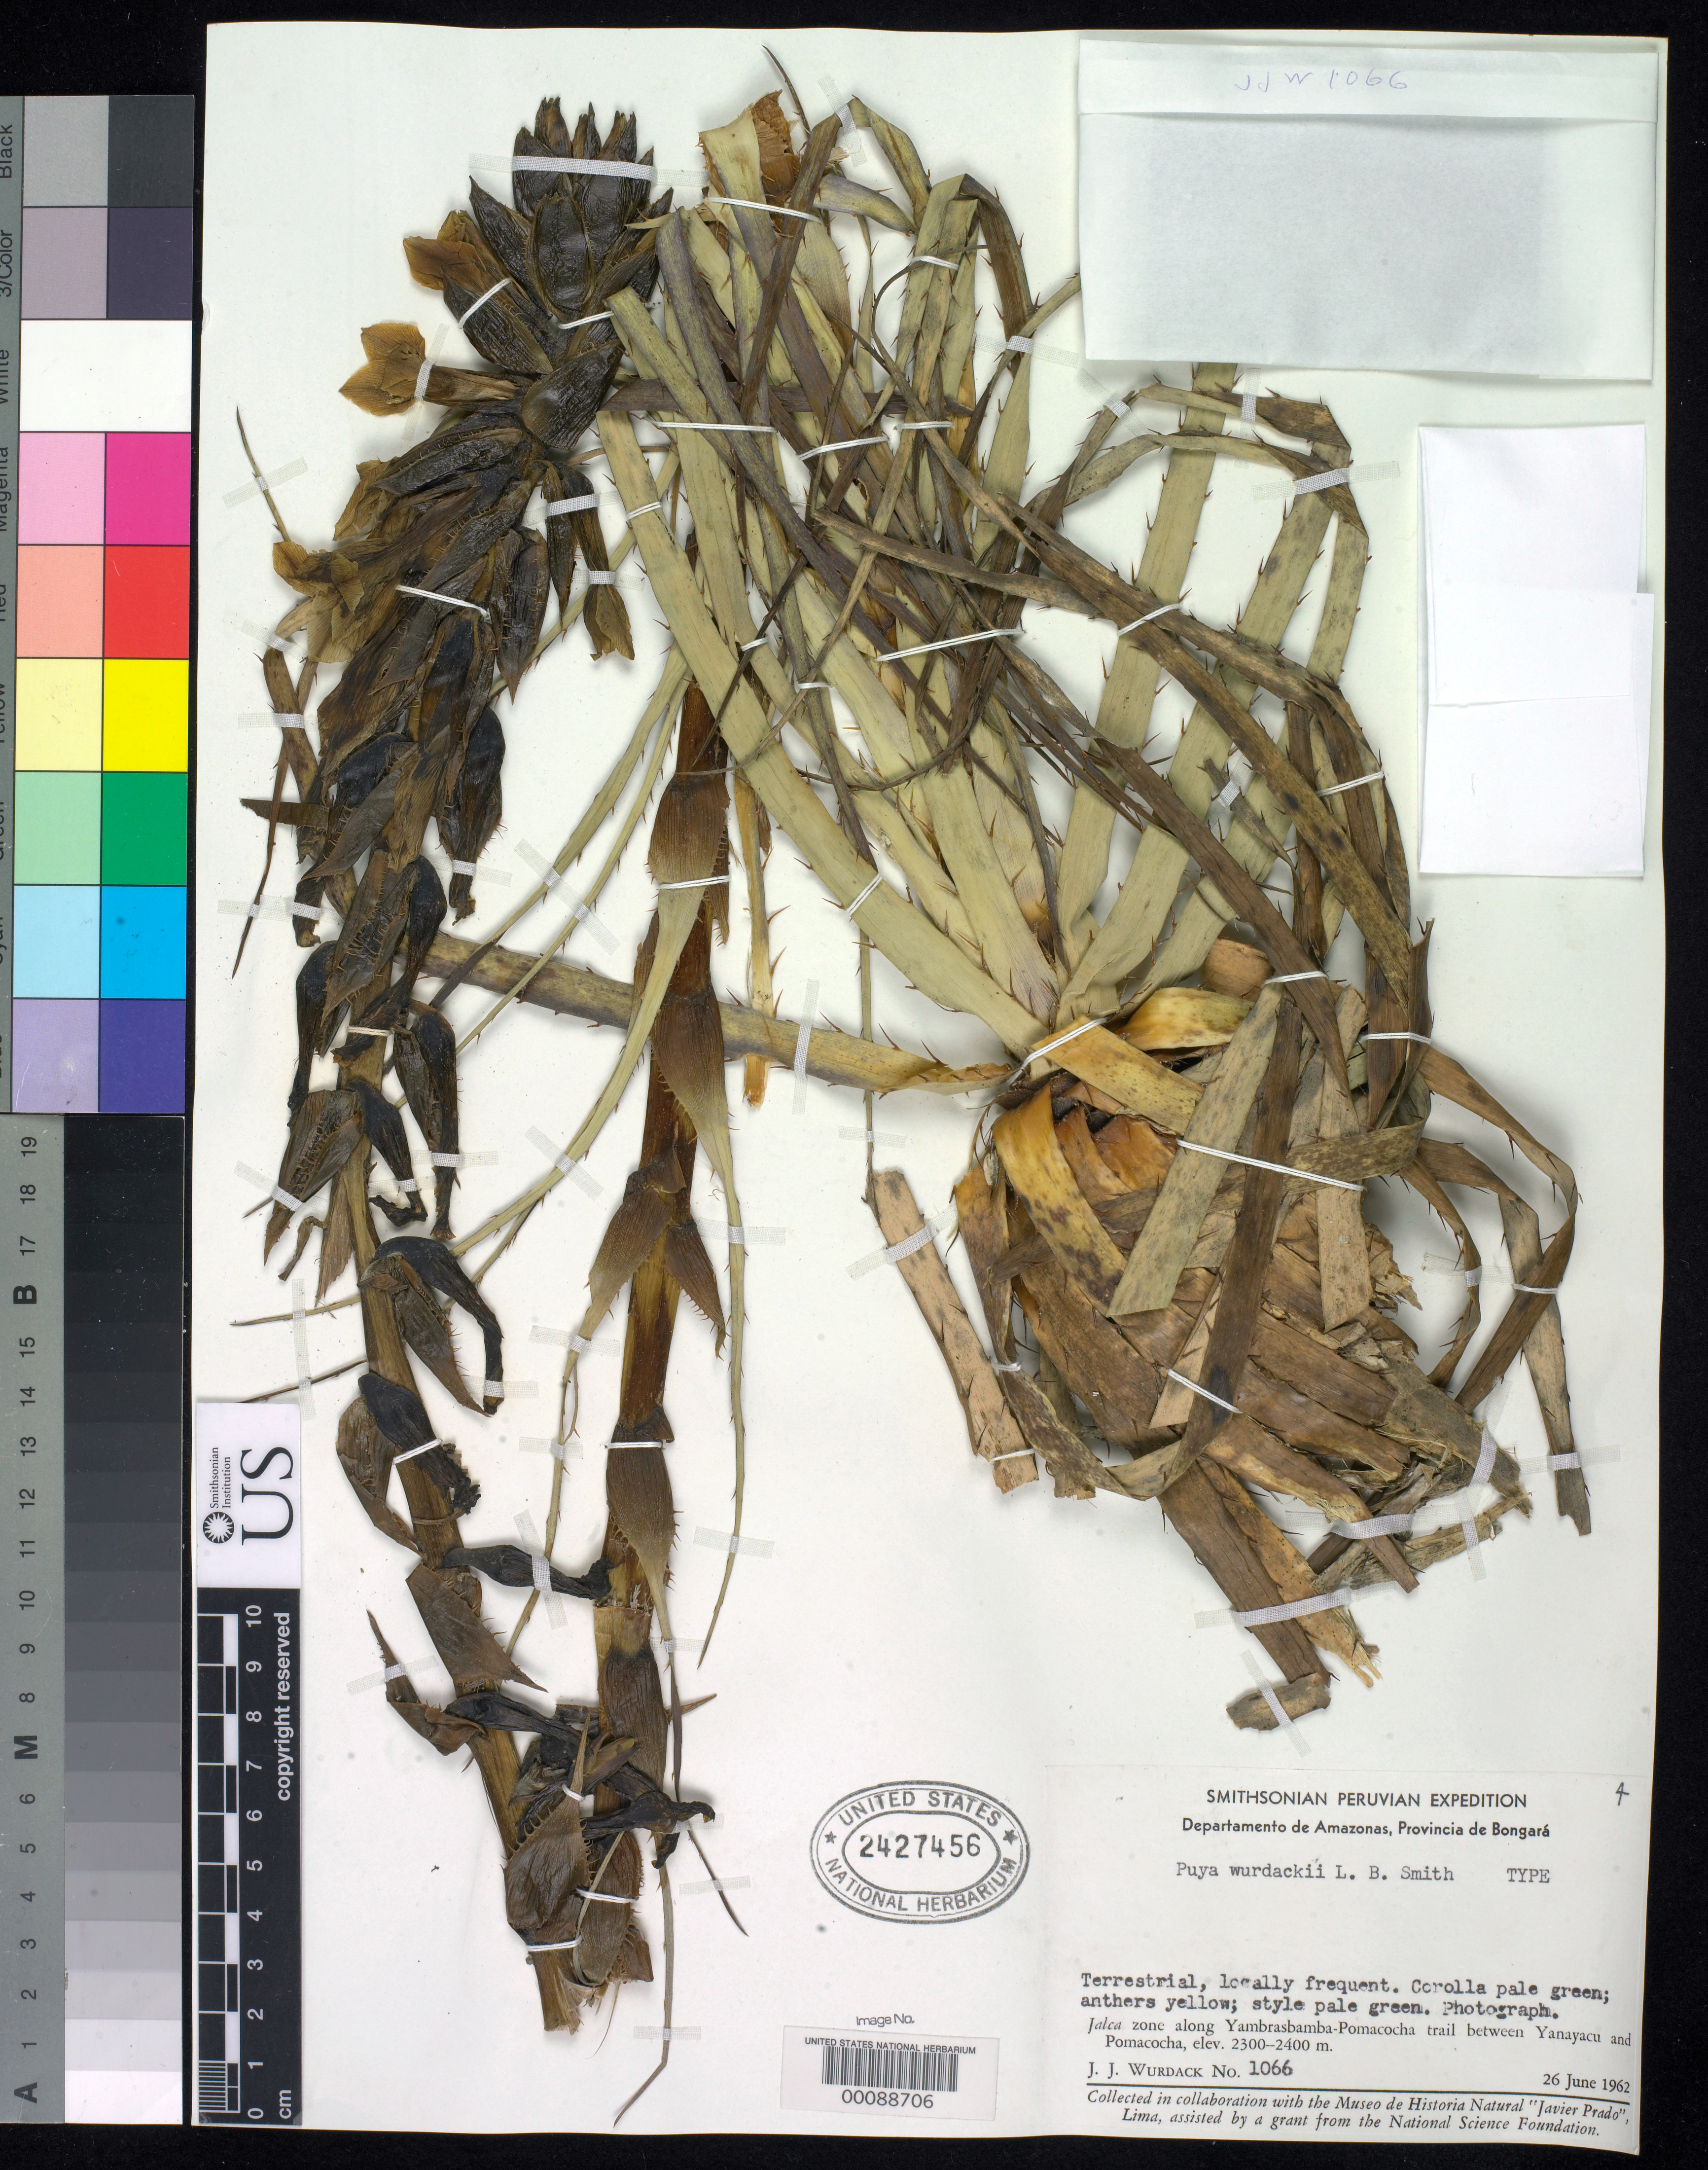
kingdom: Plantae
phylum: Tracheophyta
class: Liliopsida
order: Poales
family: Bromeliaceae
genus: Puya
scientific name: Puya wurdackii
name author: L.B. Sm.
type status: Holotype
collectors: J. J. Wurdack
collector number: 1066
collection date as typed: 26 Jun 1962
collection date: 1962-06-26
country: Peru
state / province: Amazonas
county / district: Bongará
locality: between Yanayacu and Pomacocha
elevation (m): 2300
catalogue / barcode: US 2427456